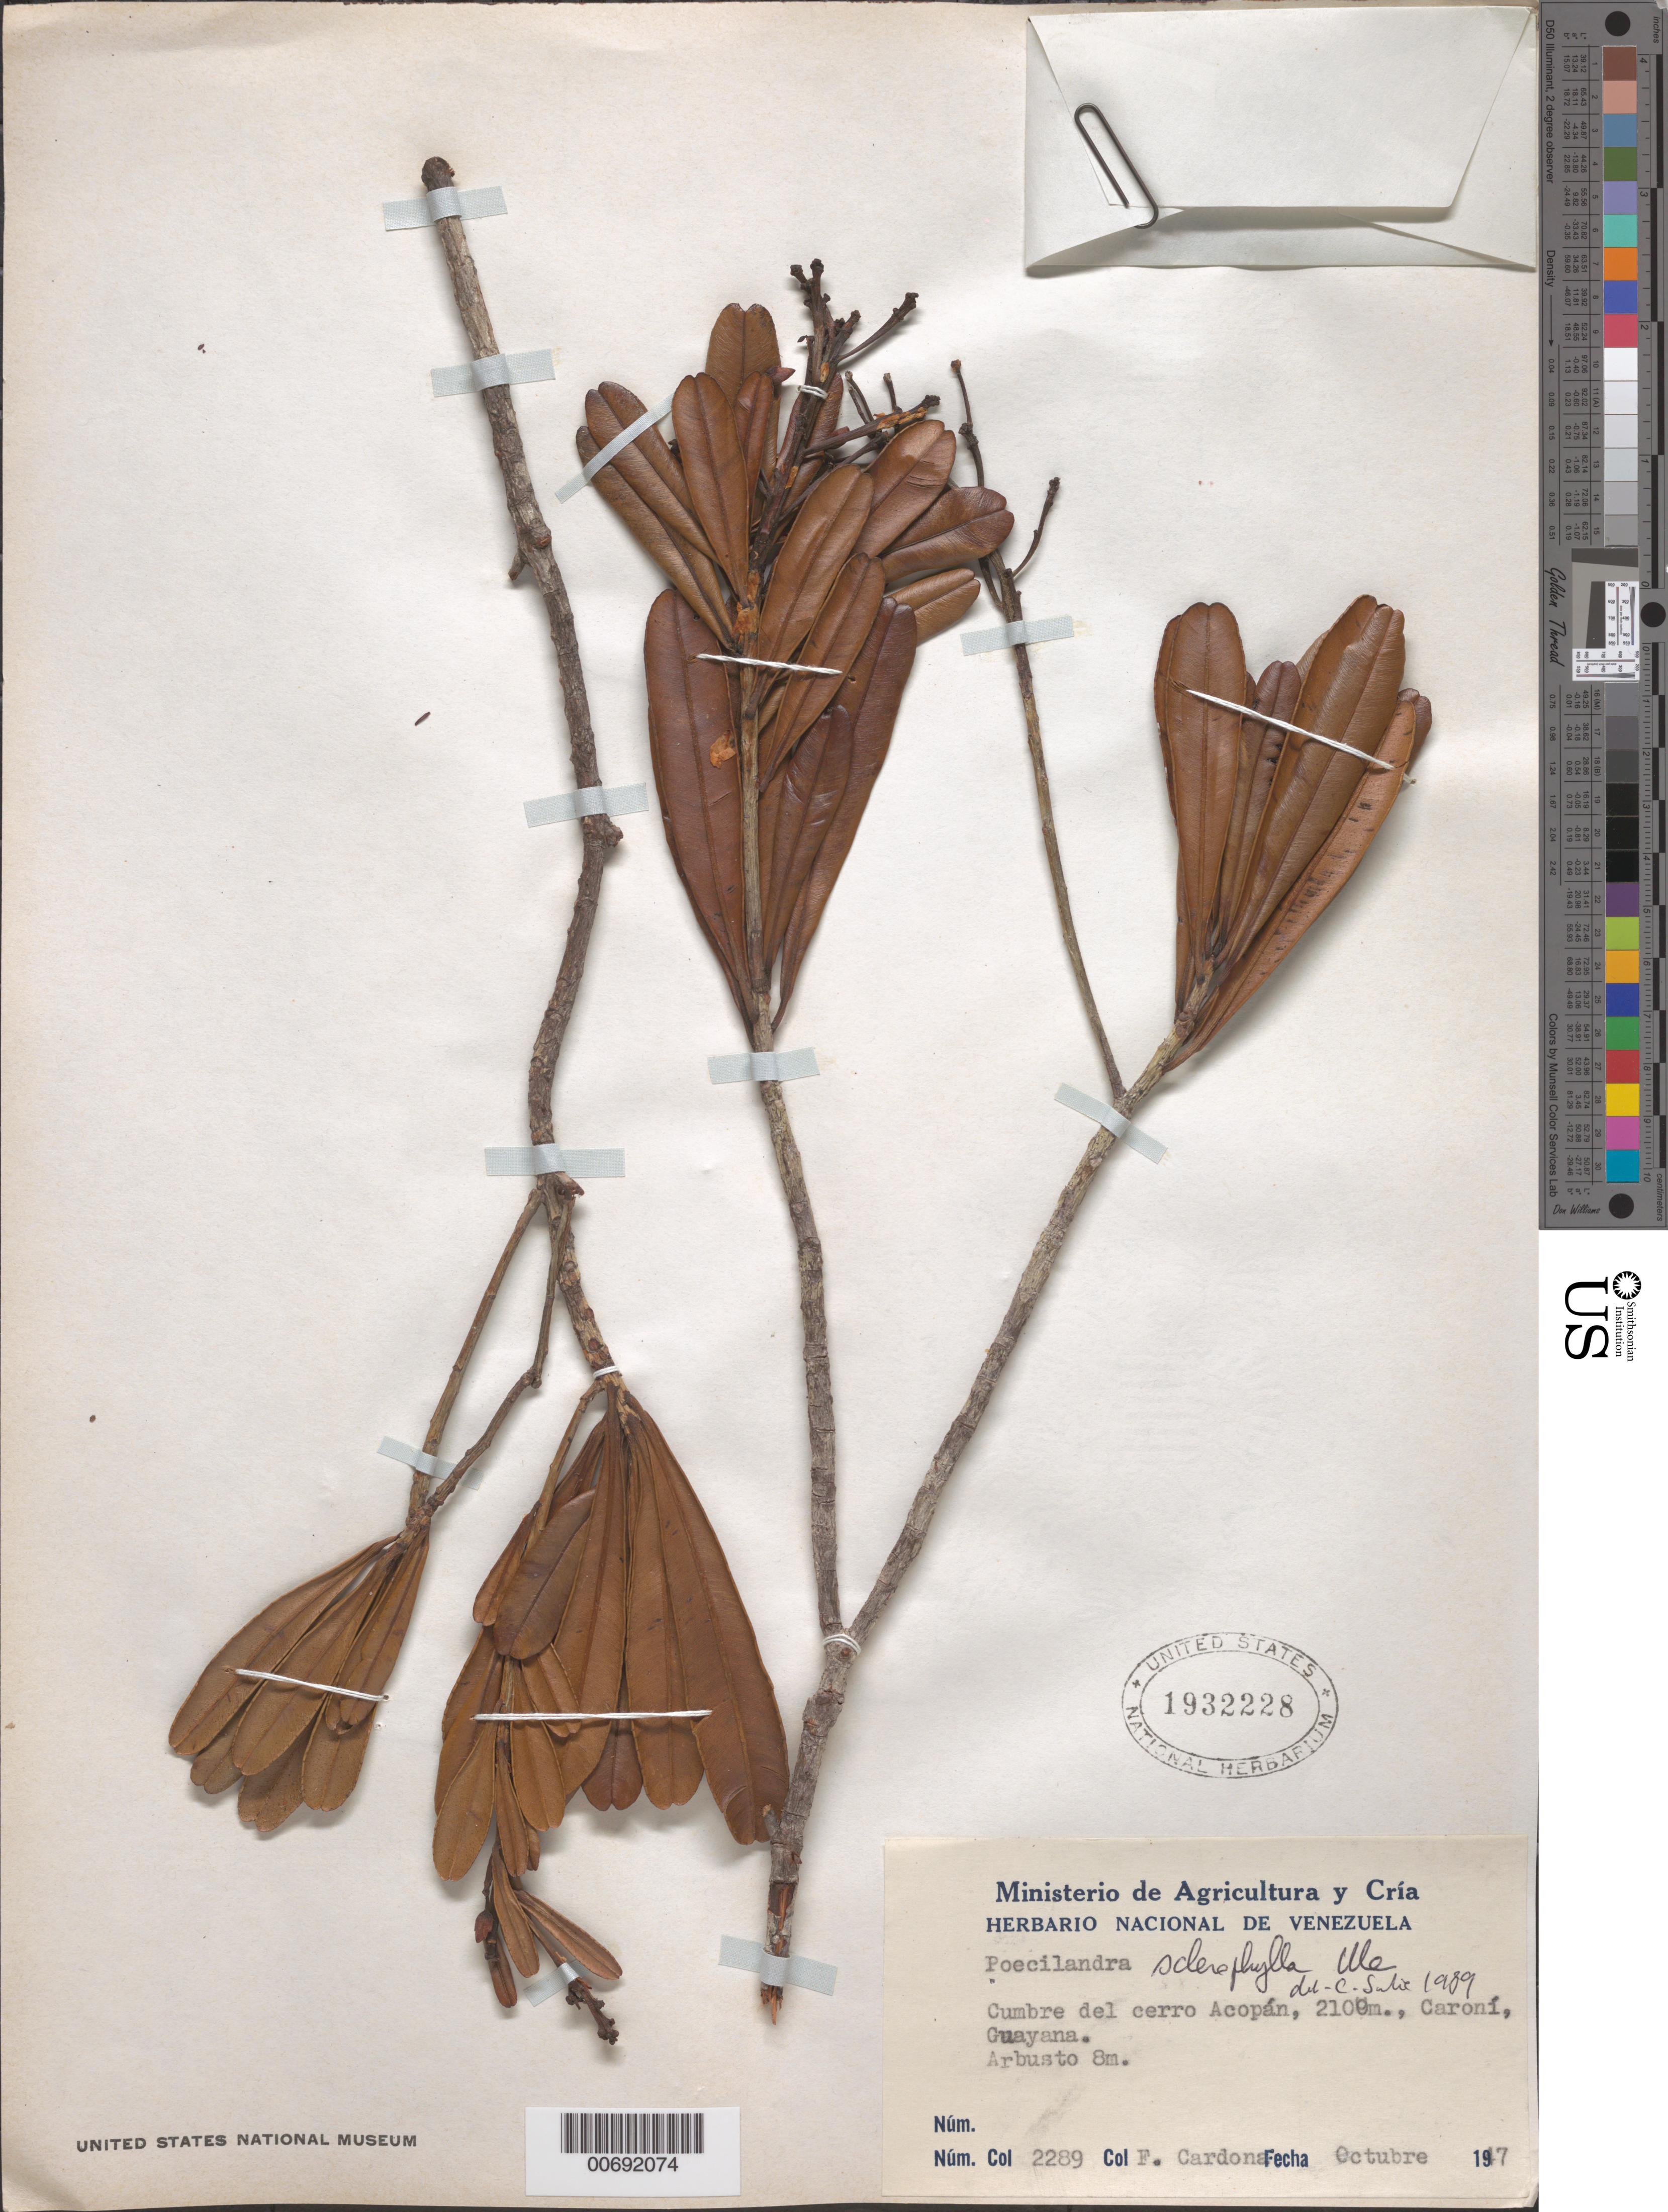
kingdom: Plantae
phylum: Tracheophyta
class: Magnoliopsida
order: Malpighiales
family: Ochnaceae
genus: Poecilandra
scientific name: Poecilandra sclerophylla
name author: Ule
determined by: Sastre, C. H. L.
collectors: F. Cardona Puig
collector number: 2289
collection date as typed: Oct-47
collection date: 1947-10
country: Venezuela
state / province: Bolívar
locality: Cerro Acopán, Río Caroní, Guayana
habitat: Summit of hill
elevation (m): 2100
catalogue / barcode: US 1932228